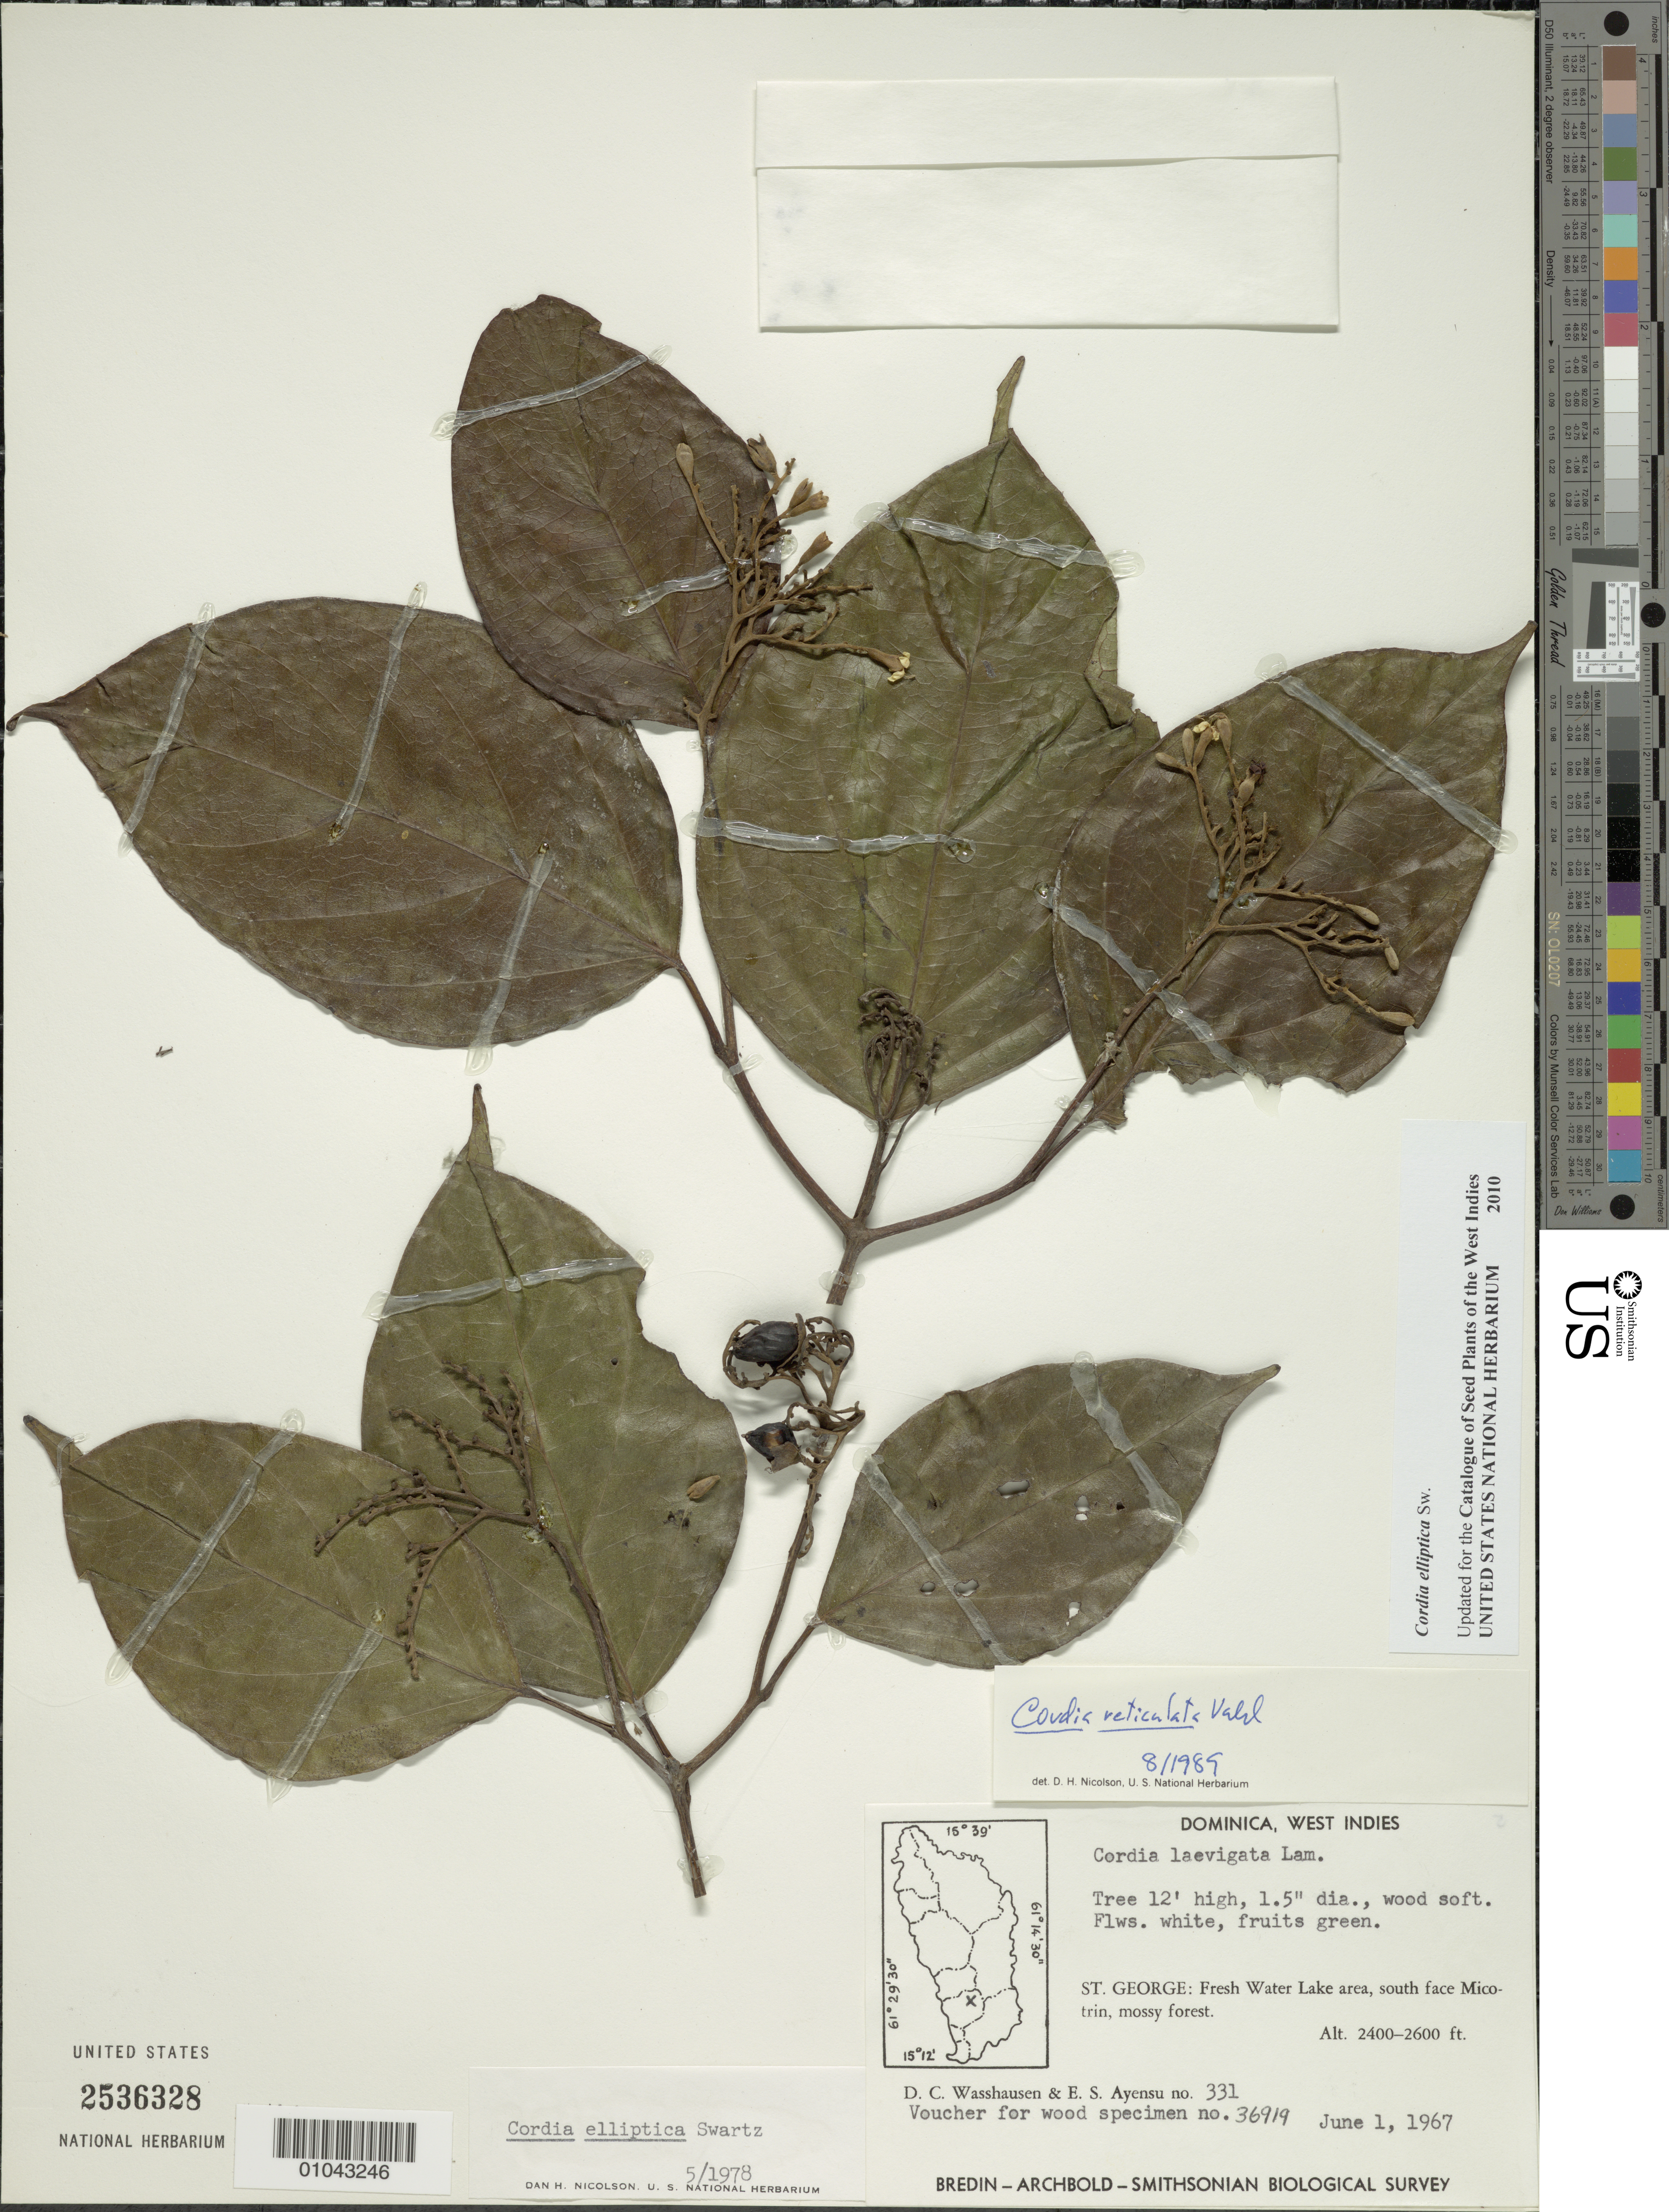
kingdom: Plantae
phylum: Tracheophyta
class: Magnoliopsida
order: Boraginales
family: Cordiaceae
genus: Cordia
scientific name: Cordia elliptica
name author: Sw.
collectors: D. C. Wasshausen & E. S. Ayensu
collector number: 331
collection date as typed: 01 Jun 1967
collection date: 1967-06-01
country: Dominica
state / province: St. George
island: Dominica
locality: Fresh Water Lake area , south face Micotrin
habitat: Mossy forest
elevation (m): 732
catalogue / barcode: US 2536328